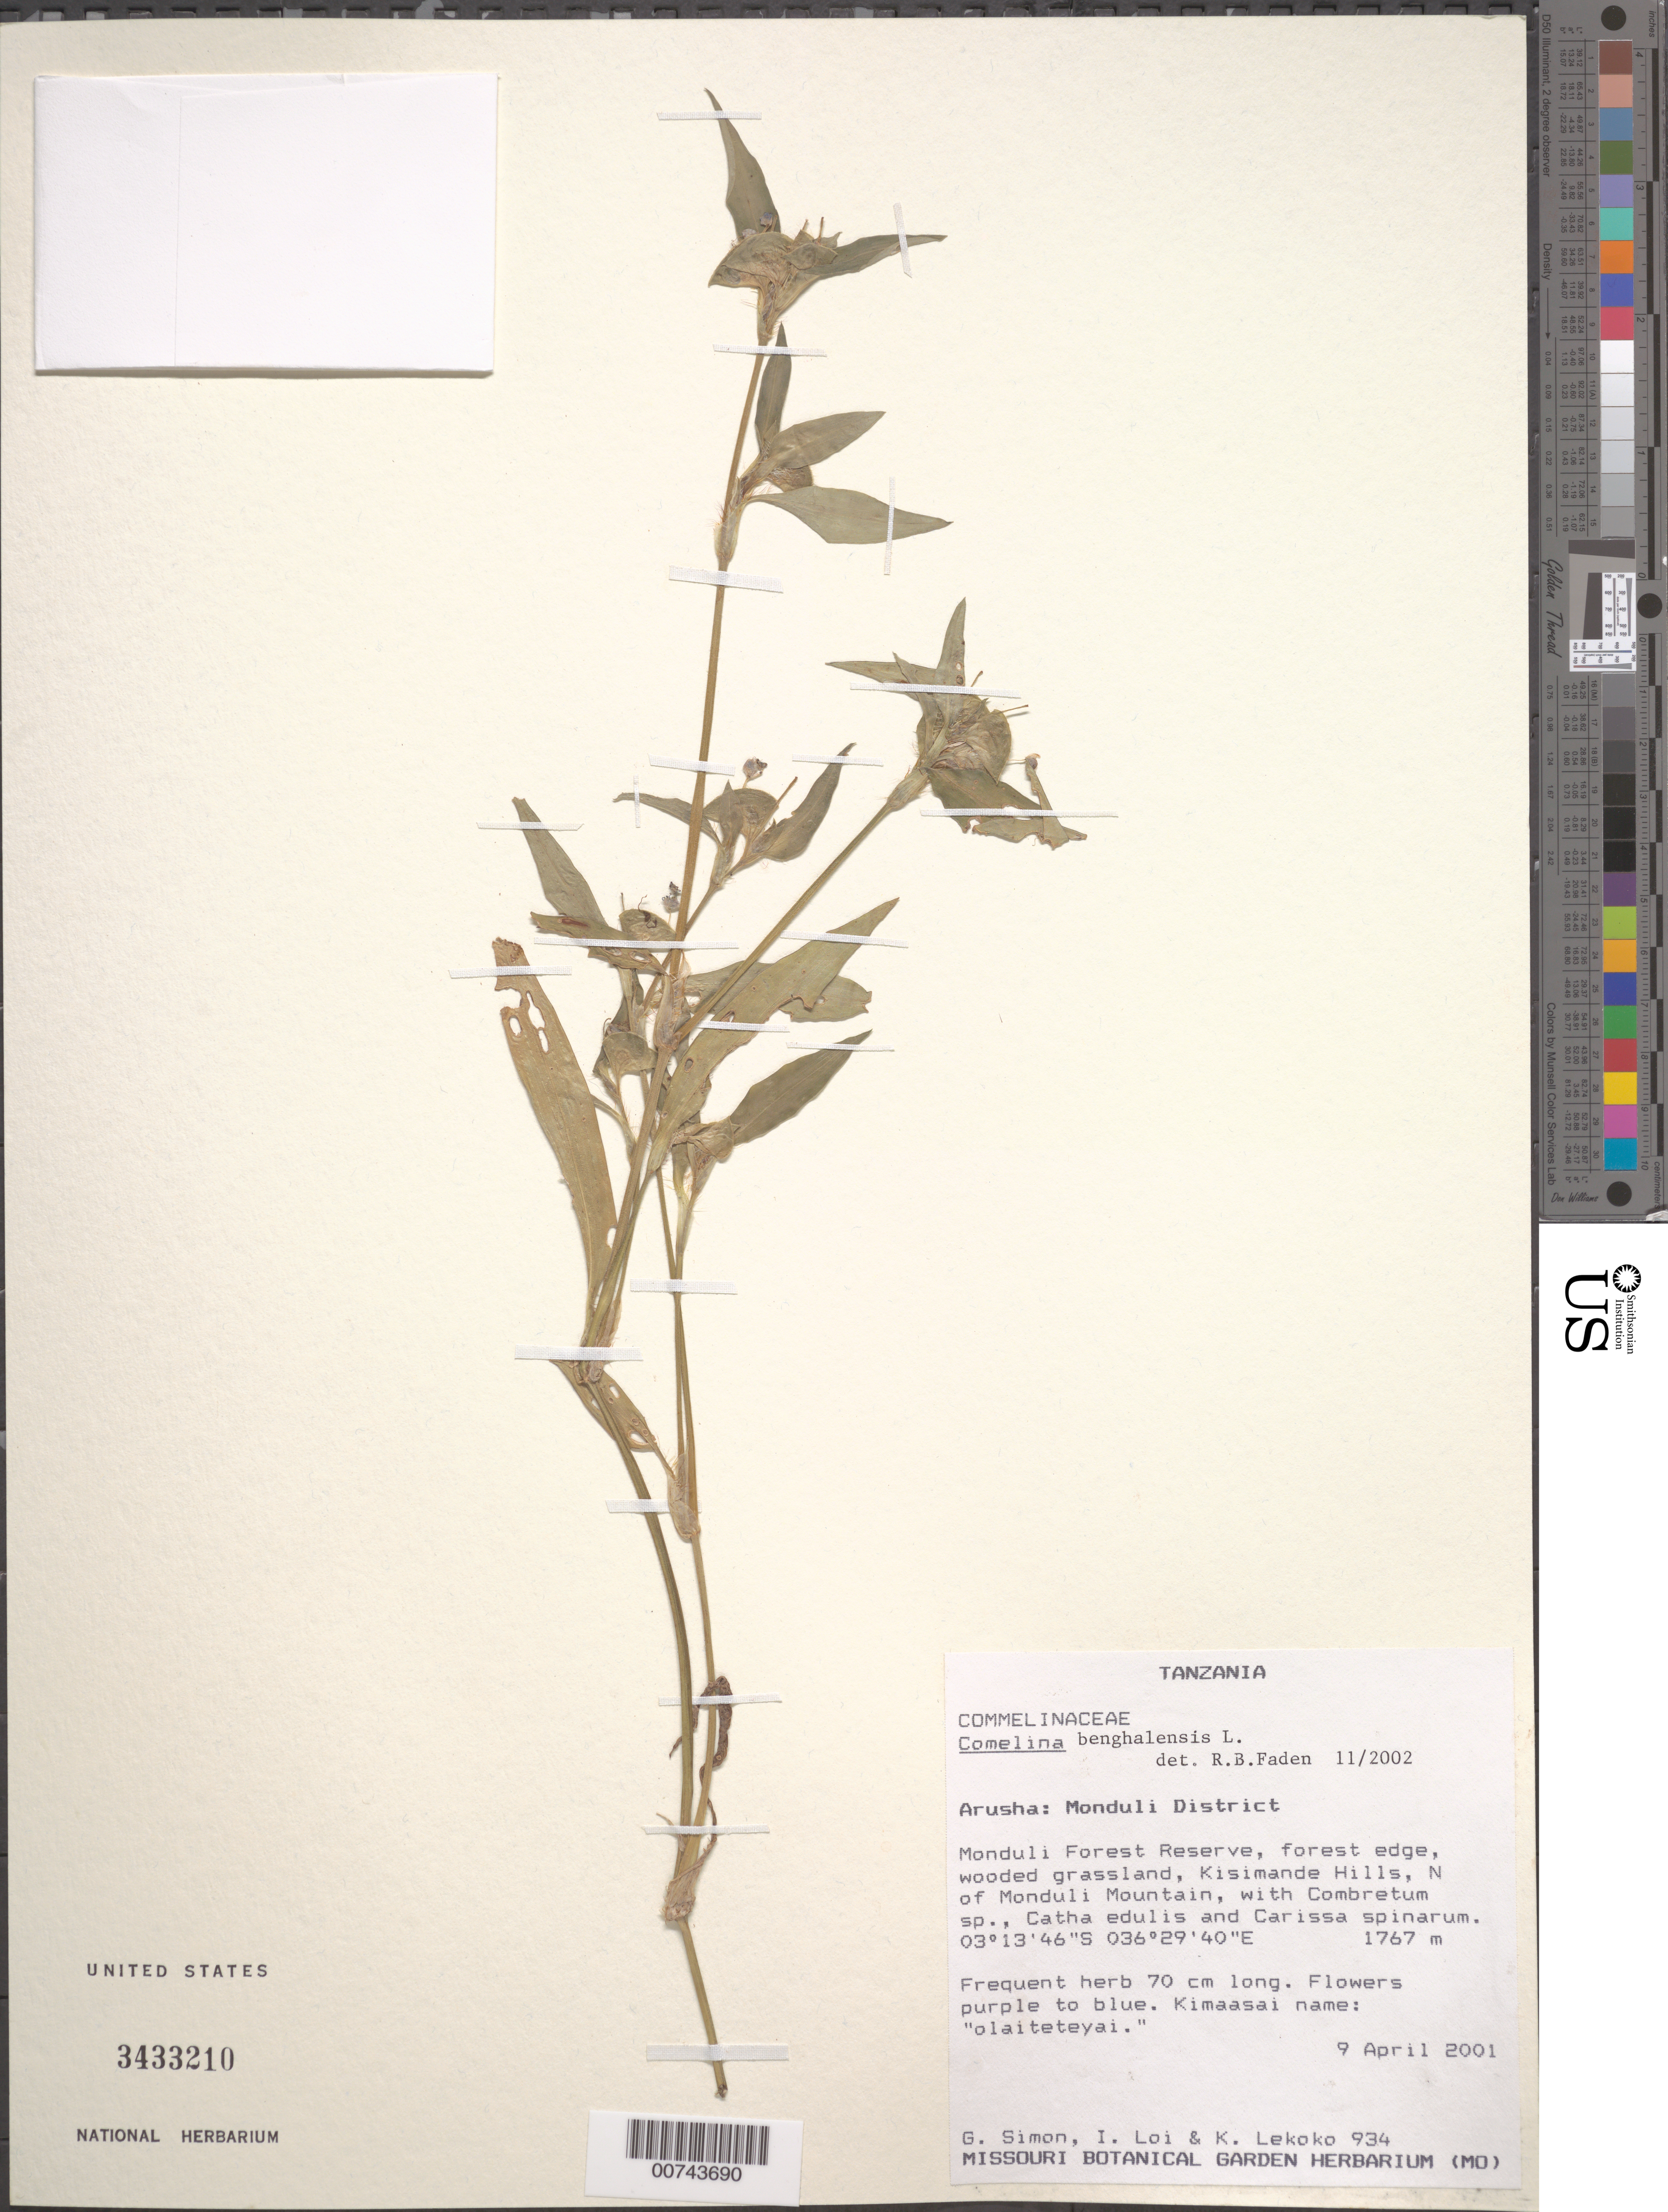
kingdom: Plantae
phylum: Tracheophyta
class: Liliopsida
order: Commelinales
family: Commelinaceae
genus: Commelina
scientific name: Commelina benghalensis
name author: L.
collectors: G. Simon, I. Loi & N. Lekoko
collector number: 934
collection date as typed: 09 Mar 2001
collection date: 2001-03-09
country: Tanzania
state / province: Arusha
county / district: Monduli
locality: Monduli Forest Reserve, Kisimande Hills, N of Monduli Mountain.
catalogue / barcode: US 3433210